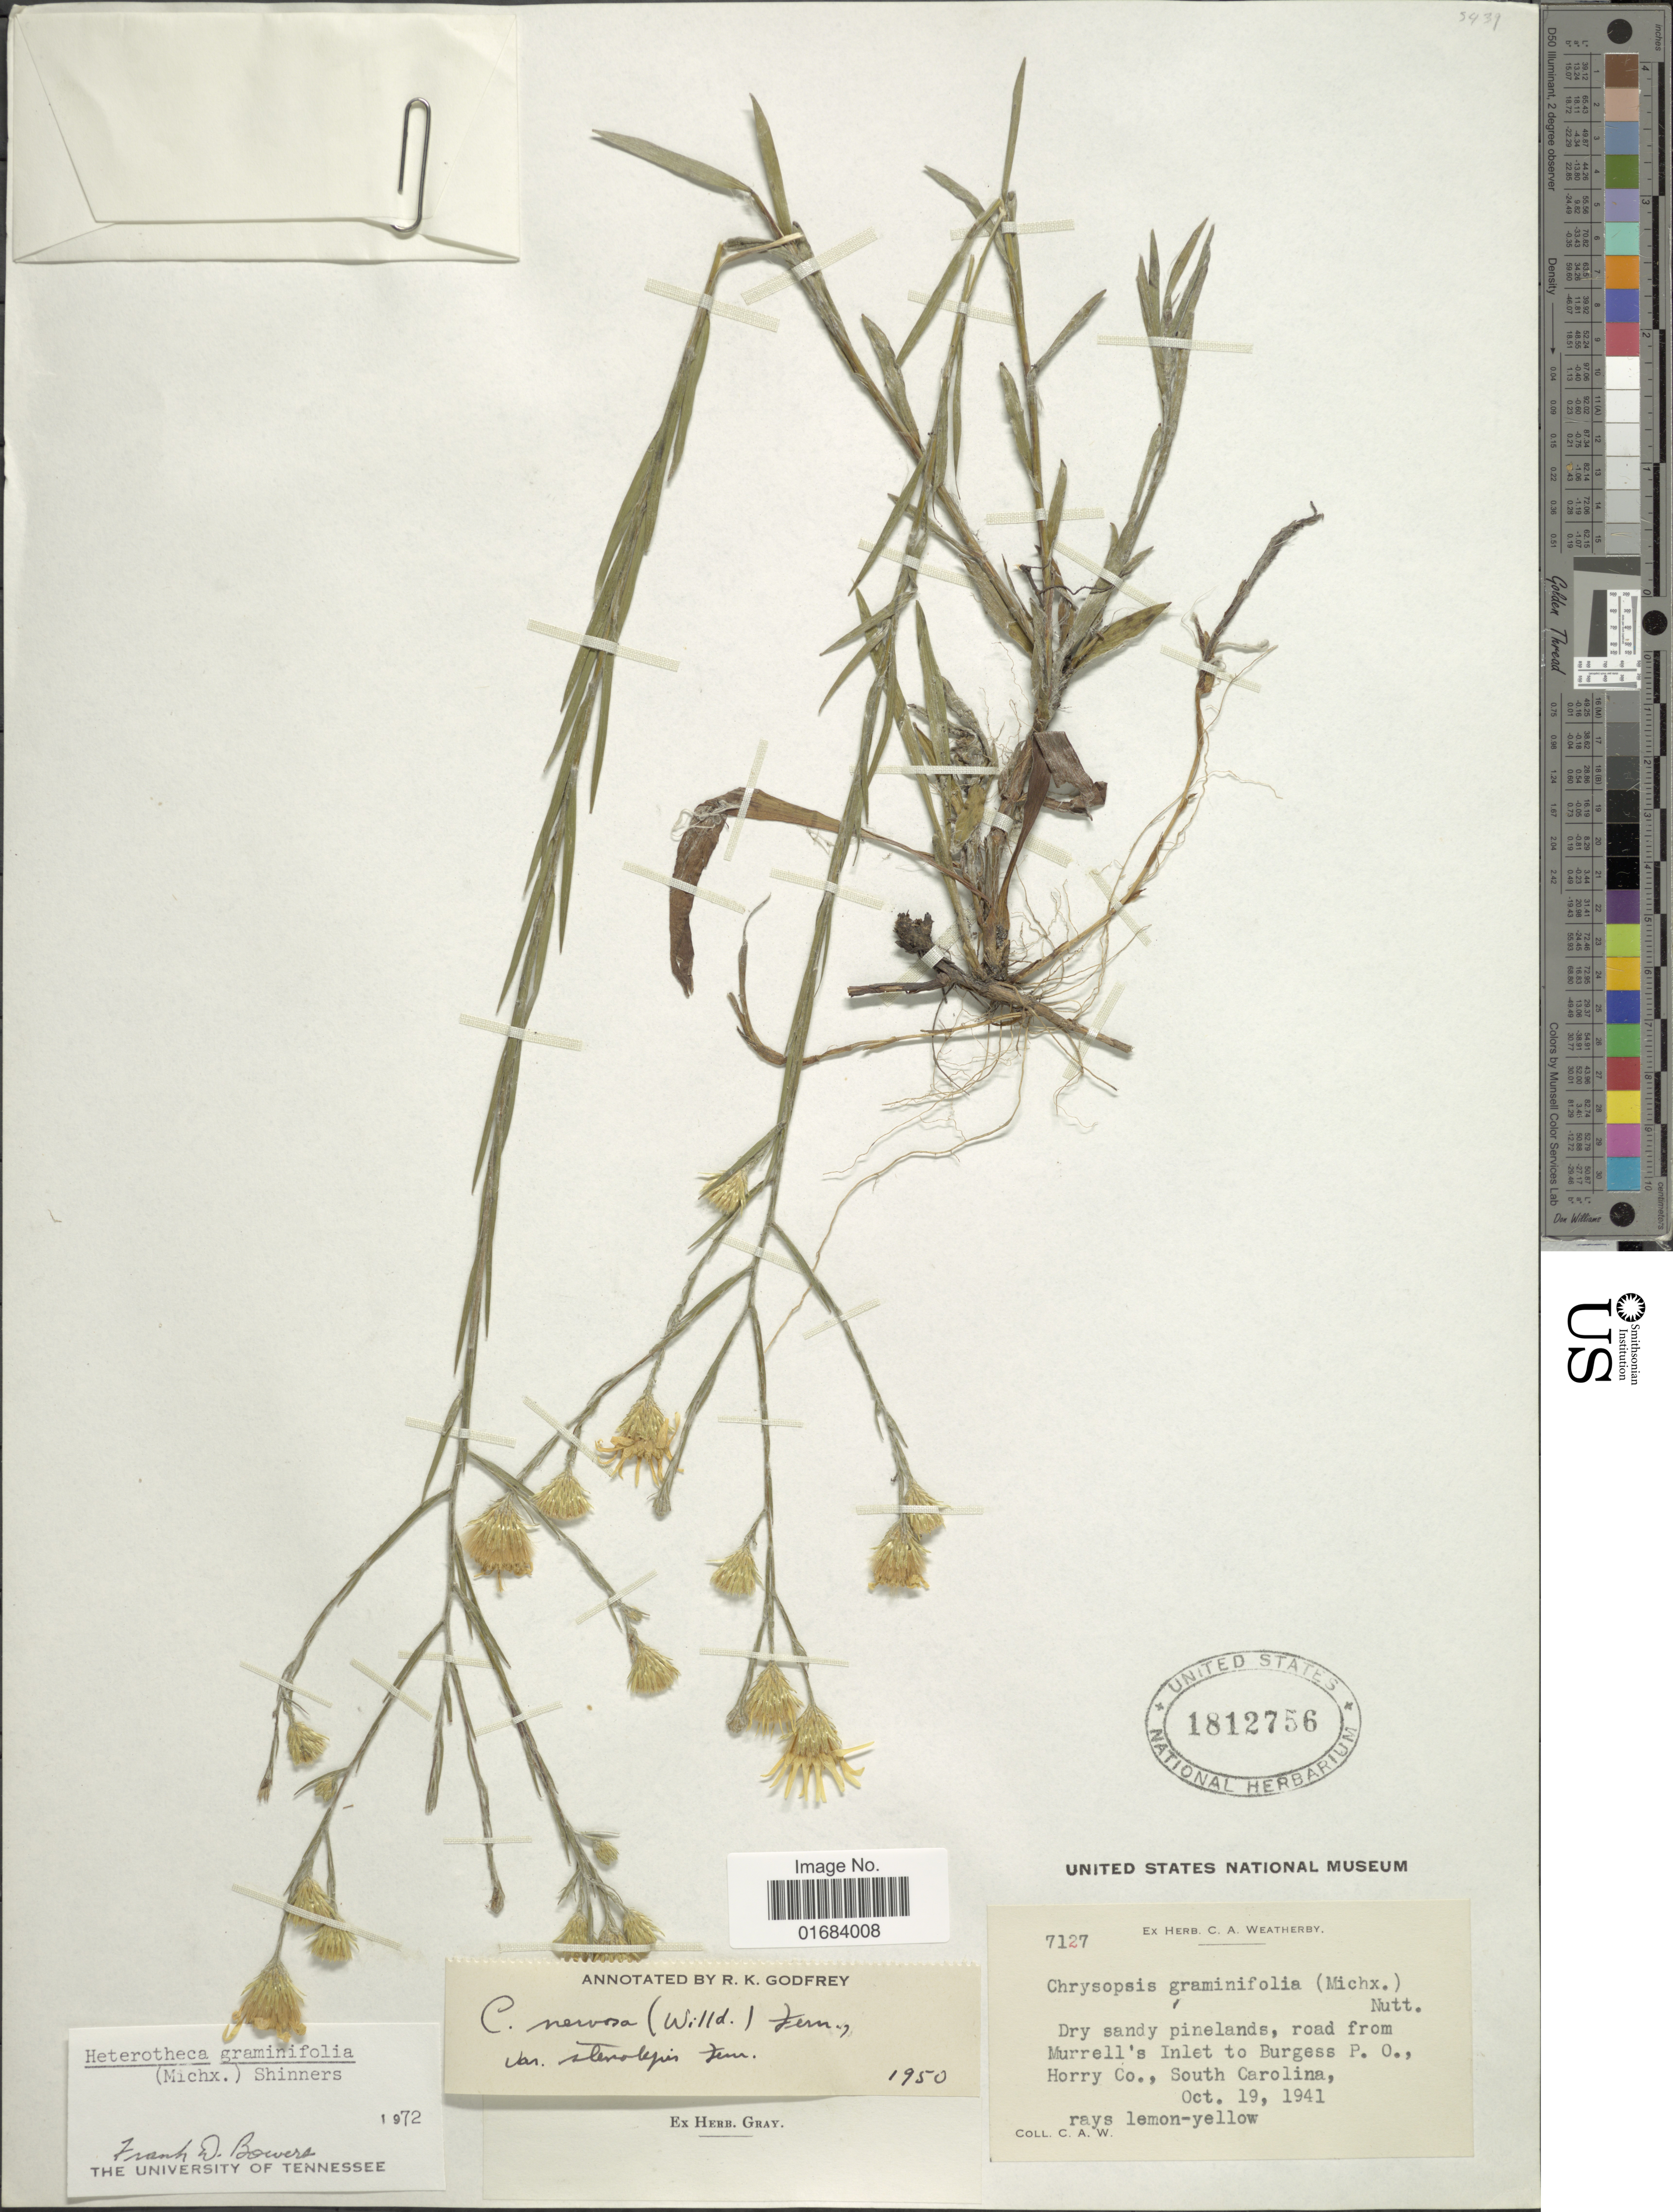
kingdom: Plantae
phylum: Tracheophyta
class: Magnoliopsida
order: Asterales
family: Asteraceae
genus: Pityopsis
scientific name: Pityopsis graminifolia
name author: (Michx.) Nutt.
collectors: C. A. Weatherby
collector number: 7127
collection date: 1941-10-19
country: United States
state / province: South Carolina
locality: Road from Murrel's Inlet to Burgess P.O., Horry Co.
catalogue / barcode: US 1812756